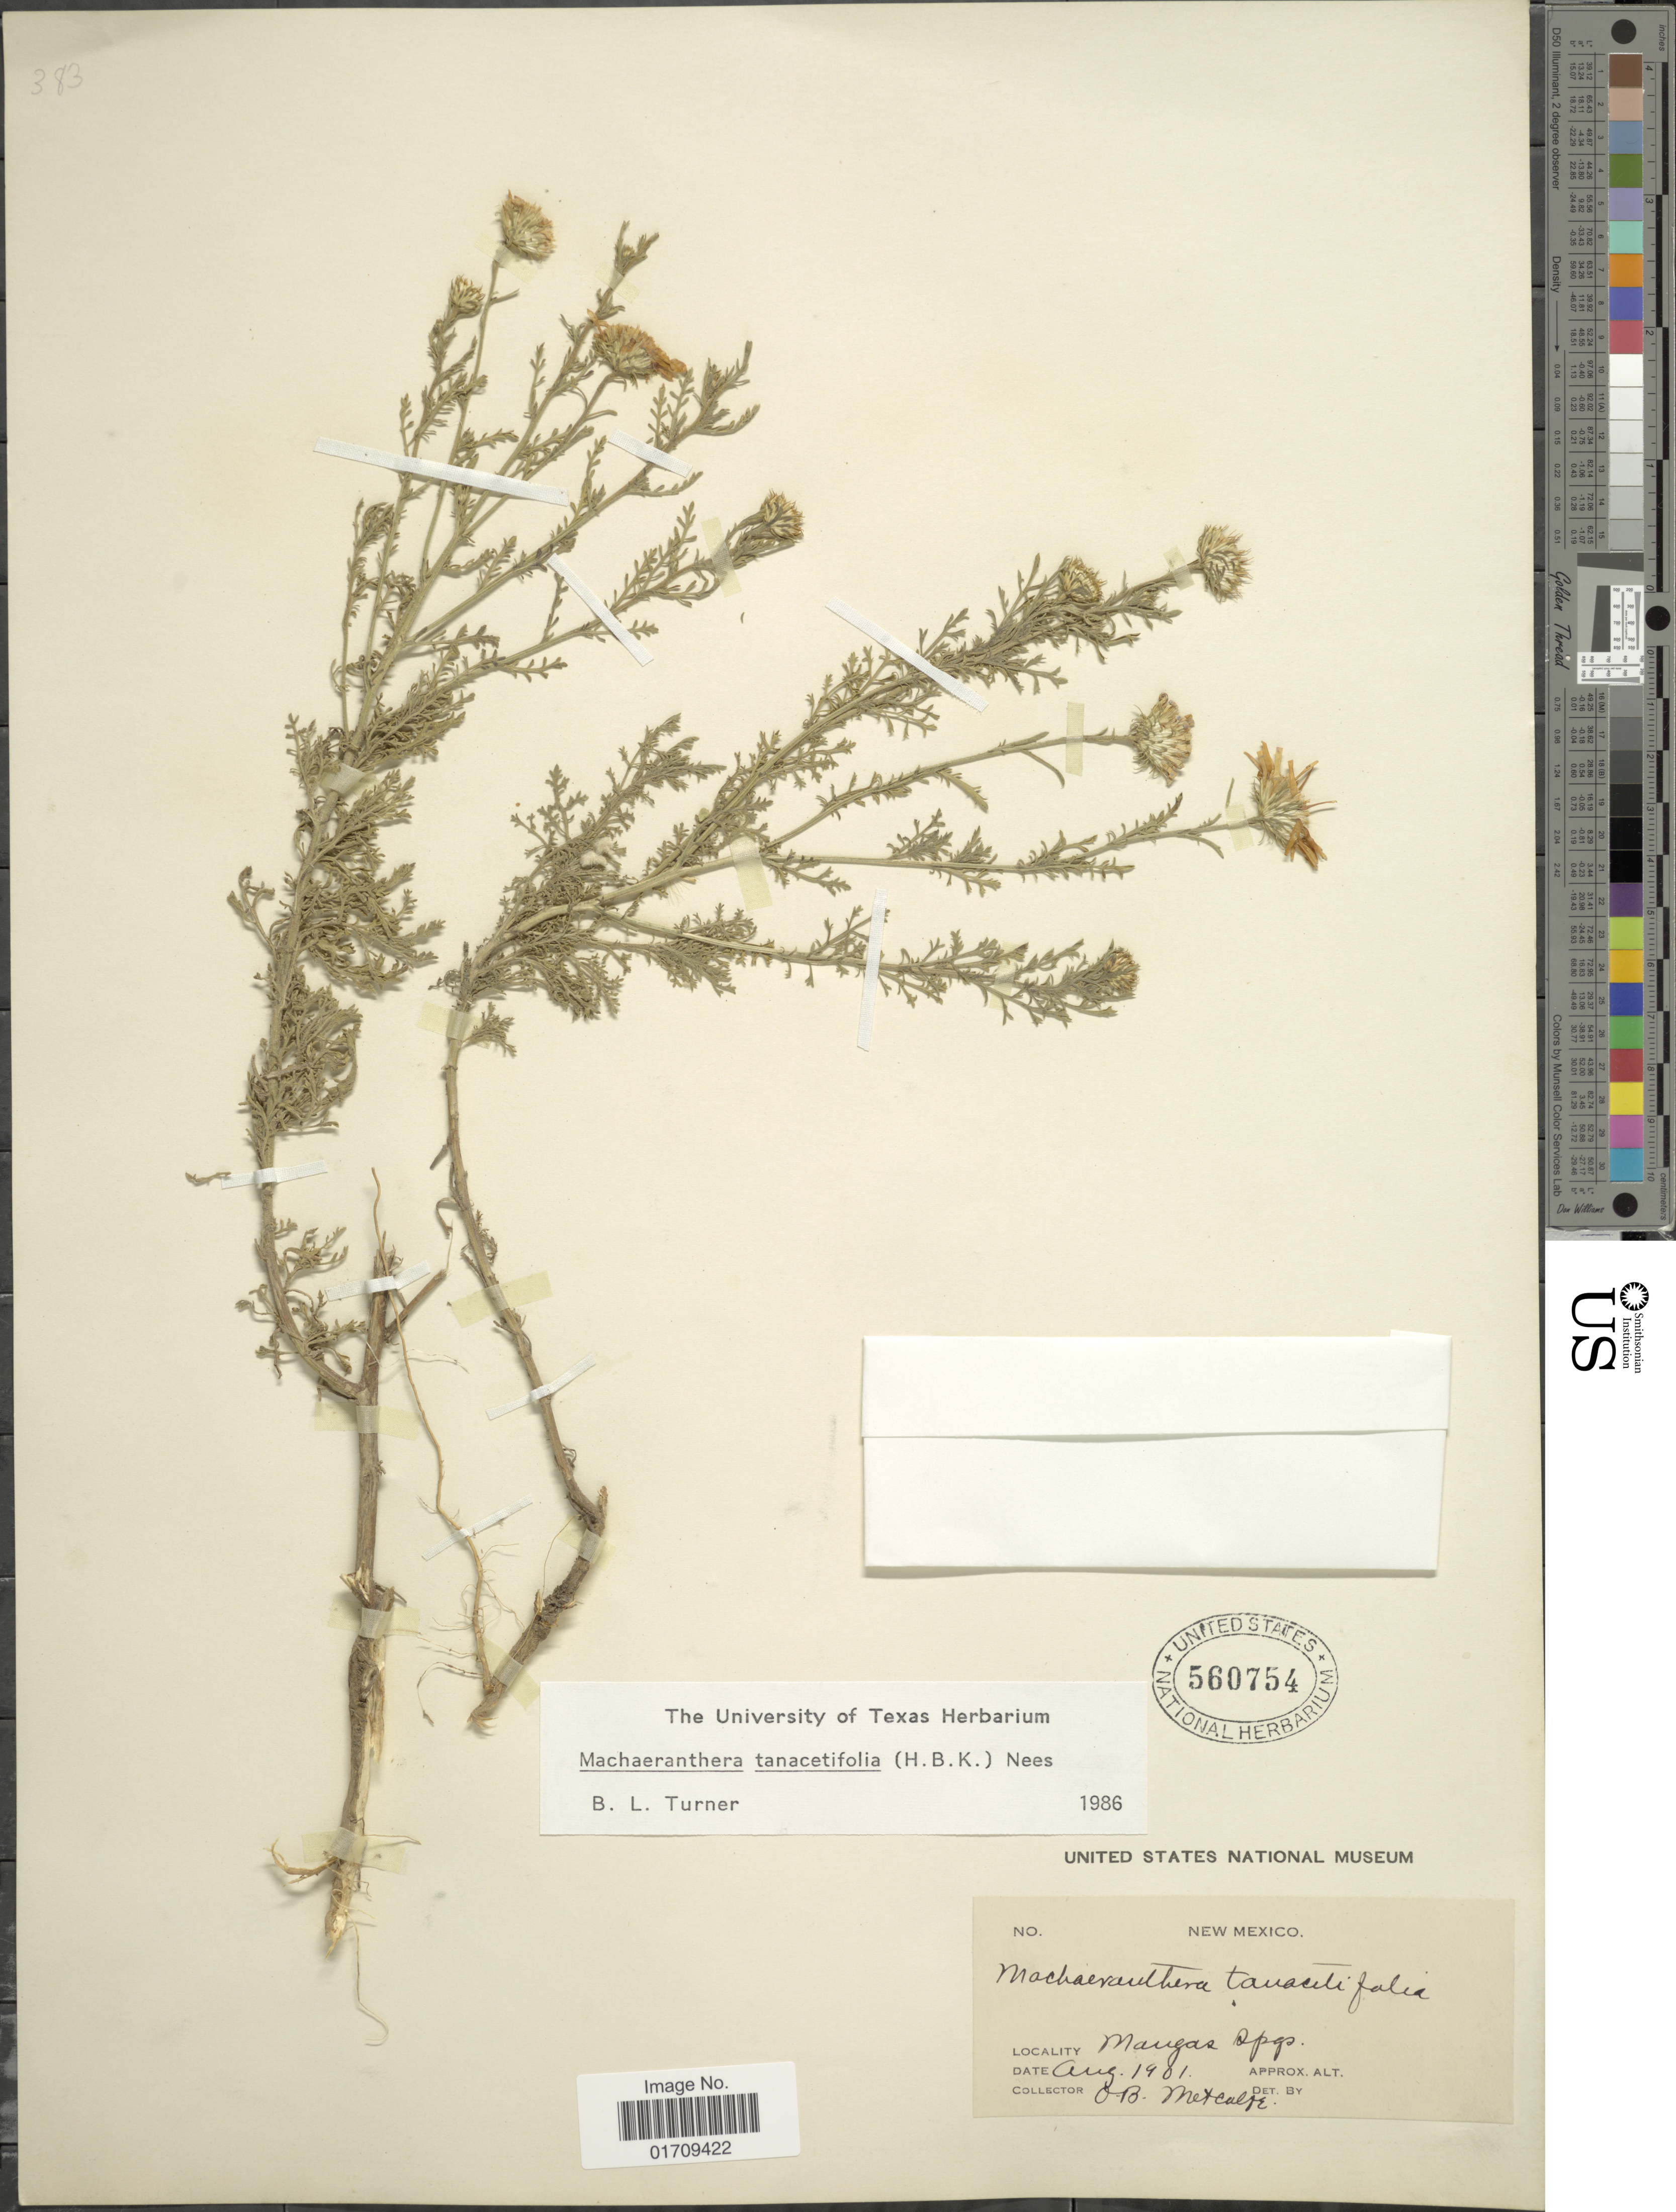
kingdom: Plantae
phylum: Tracheophyta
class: Magnoliopsida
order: Asterales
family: Asteraceae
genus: Machaeranthera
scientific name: Machaeranthera tanacetifolia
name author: (Kunth) Nees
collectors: O. B. Metcalfe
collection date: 1901-08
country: United States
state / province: New Mexico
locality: Mangas Spgs. [Mangas Springs]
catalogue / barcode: US 560754